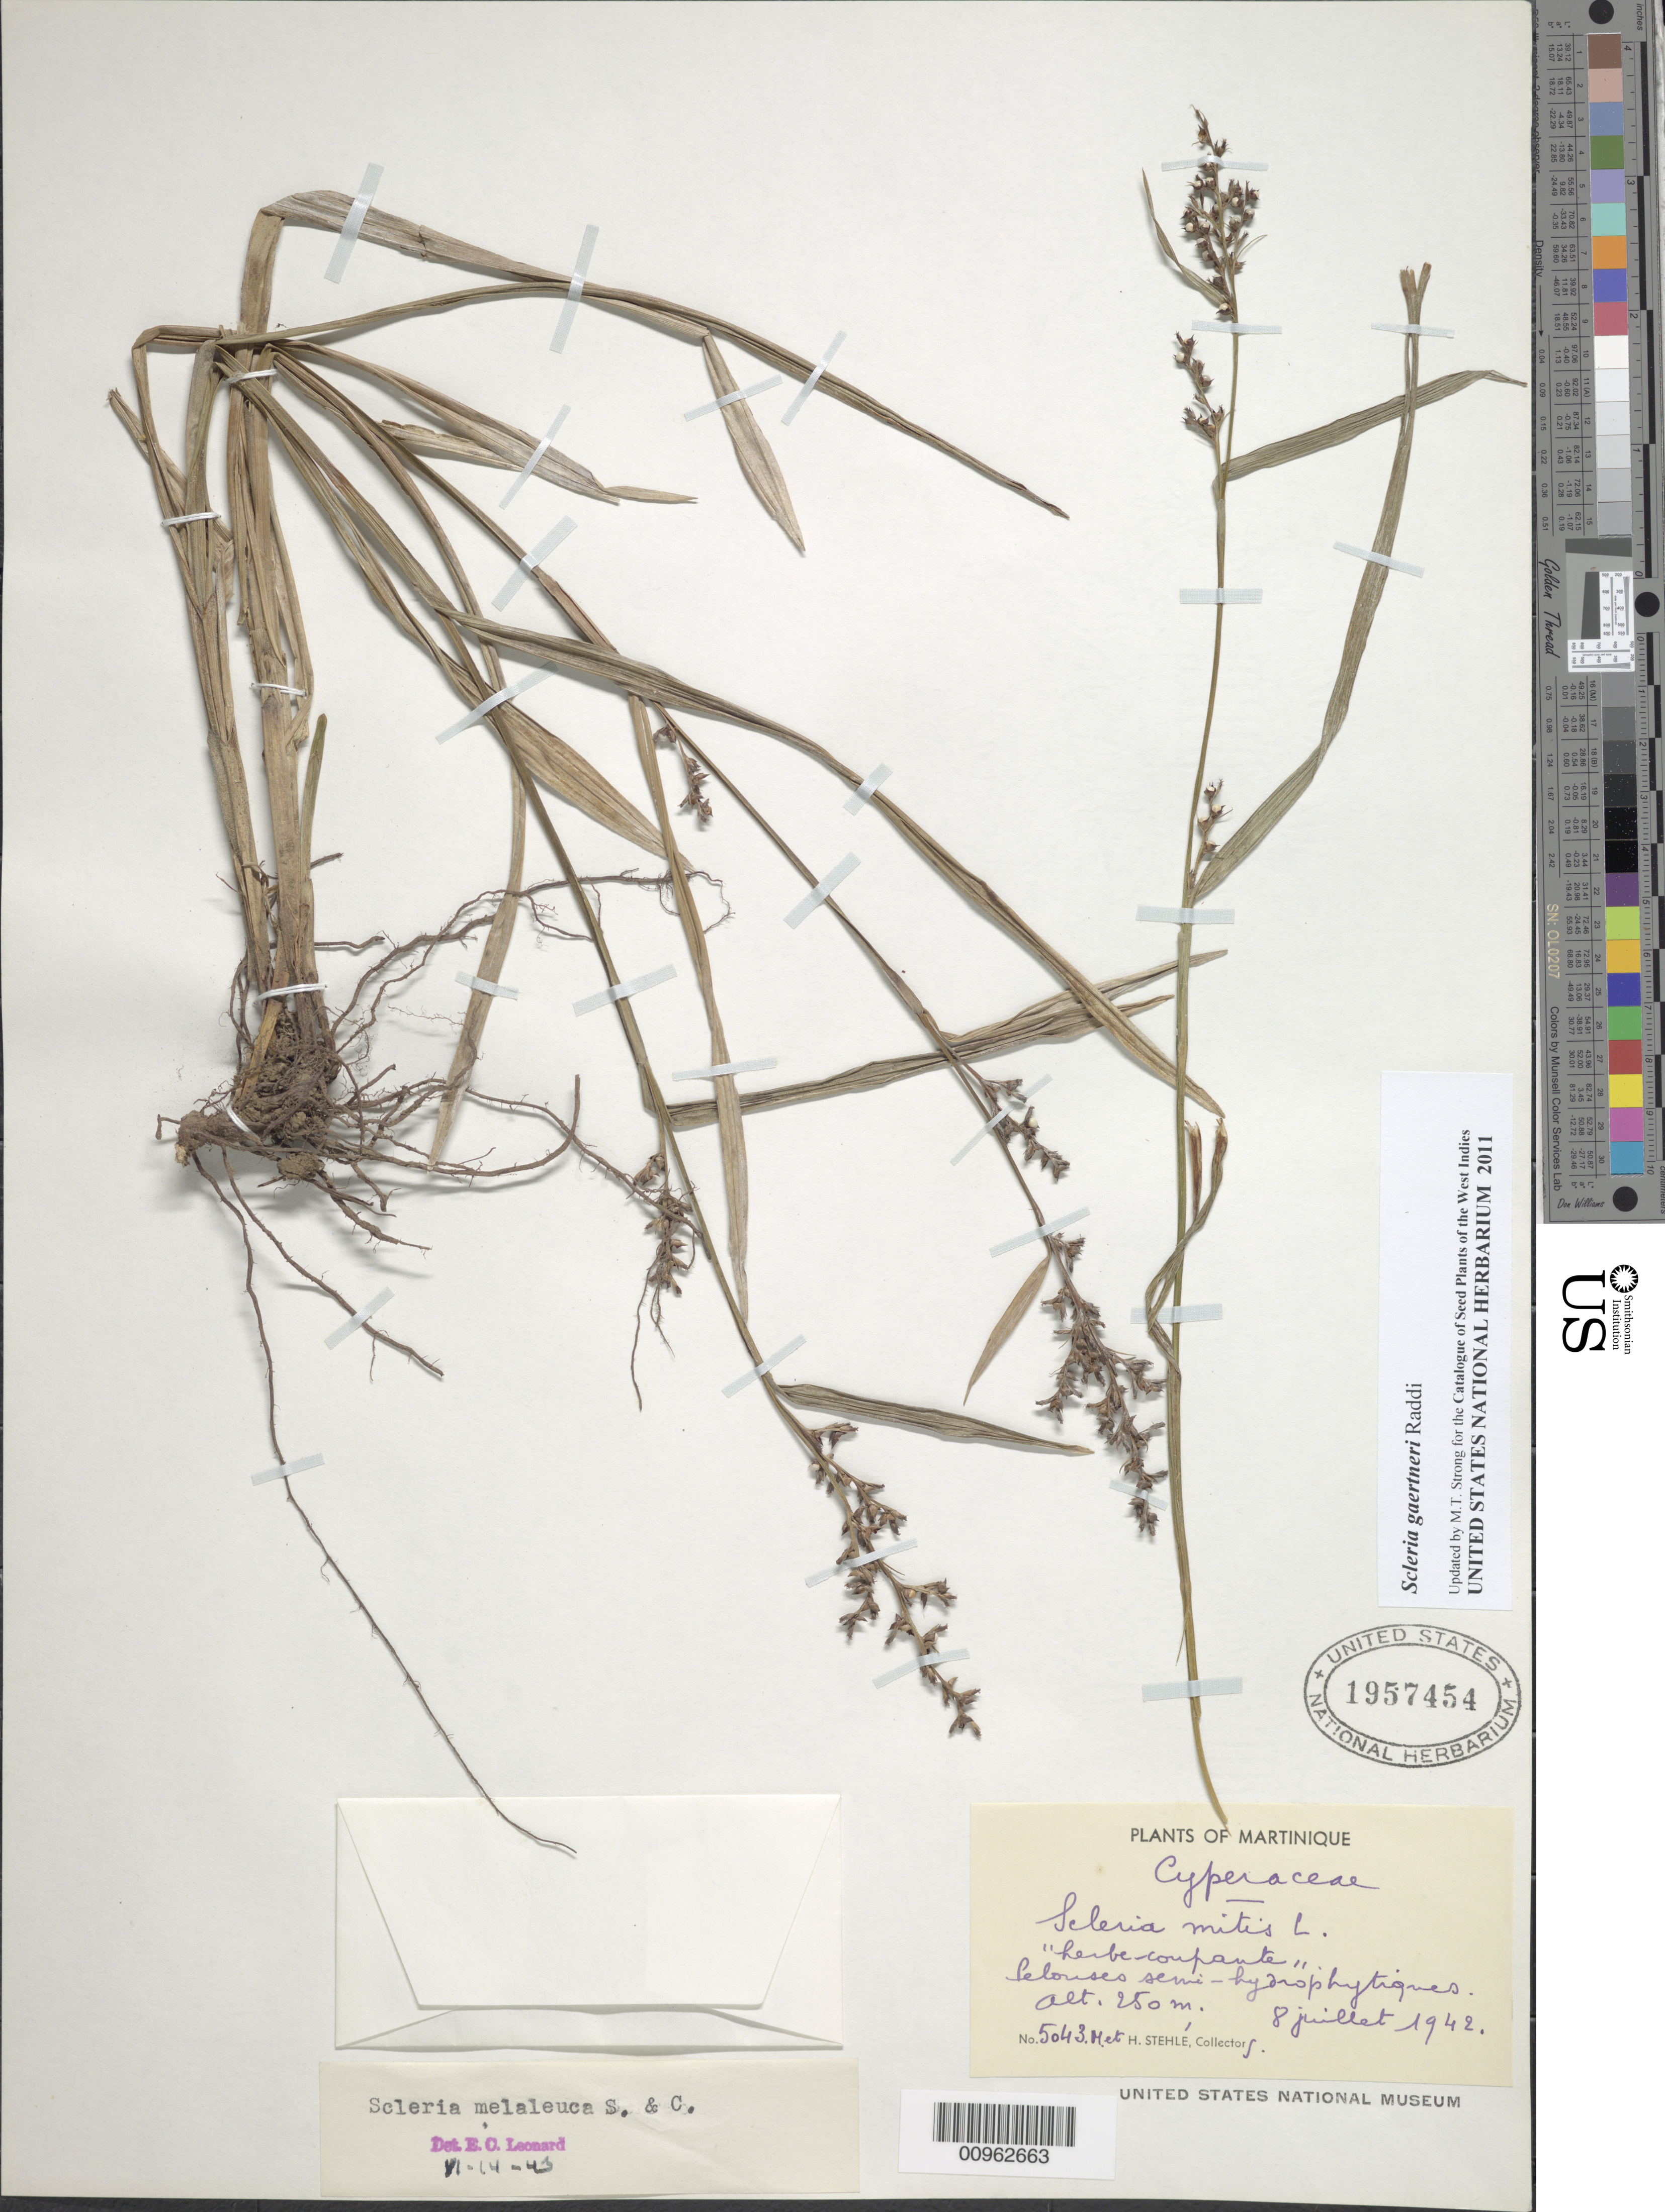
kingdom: Plantae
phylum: Tracheophyta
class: Liliopsida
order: Poales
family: Cyperaceae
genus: Scleria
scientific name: Scleria gaertneri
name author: Raddi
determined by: Strong, M. T., (US), Smithsonian Institution - National Museum of Natural History (UNITED STATES)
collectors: H. Stehlé & M. Stehlé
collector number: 5043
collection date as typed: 08 Jul 1942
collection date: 1942-07-08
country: Martinique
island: Martinique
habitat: Pelouses semi-hydrophytiques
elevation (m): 250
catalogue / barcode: US 1957454